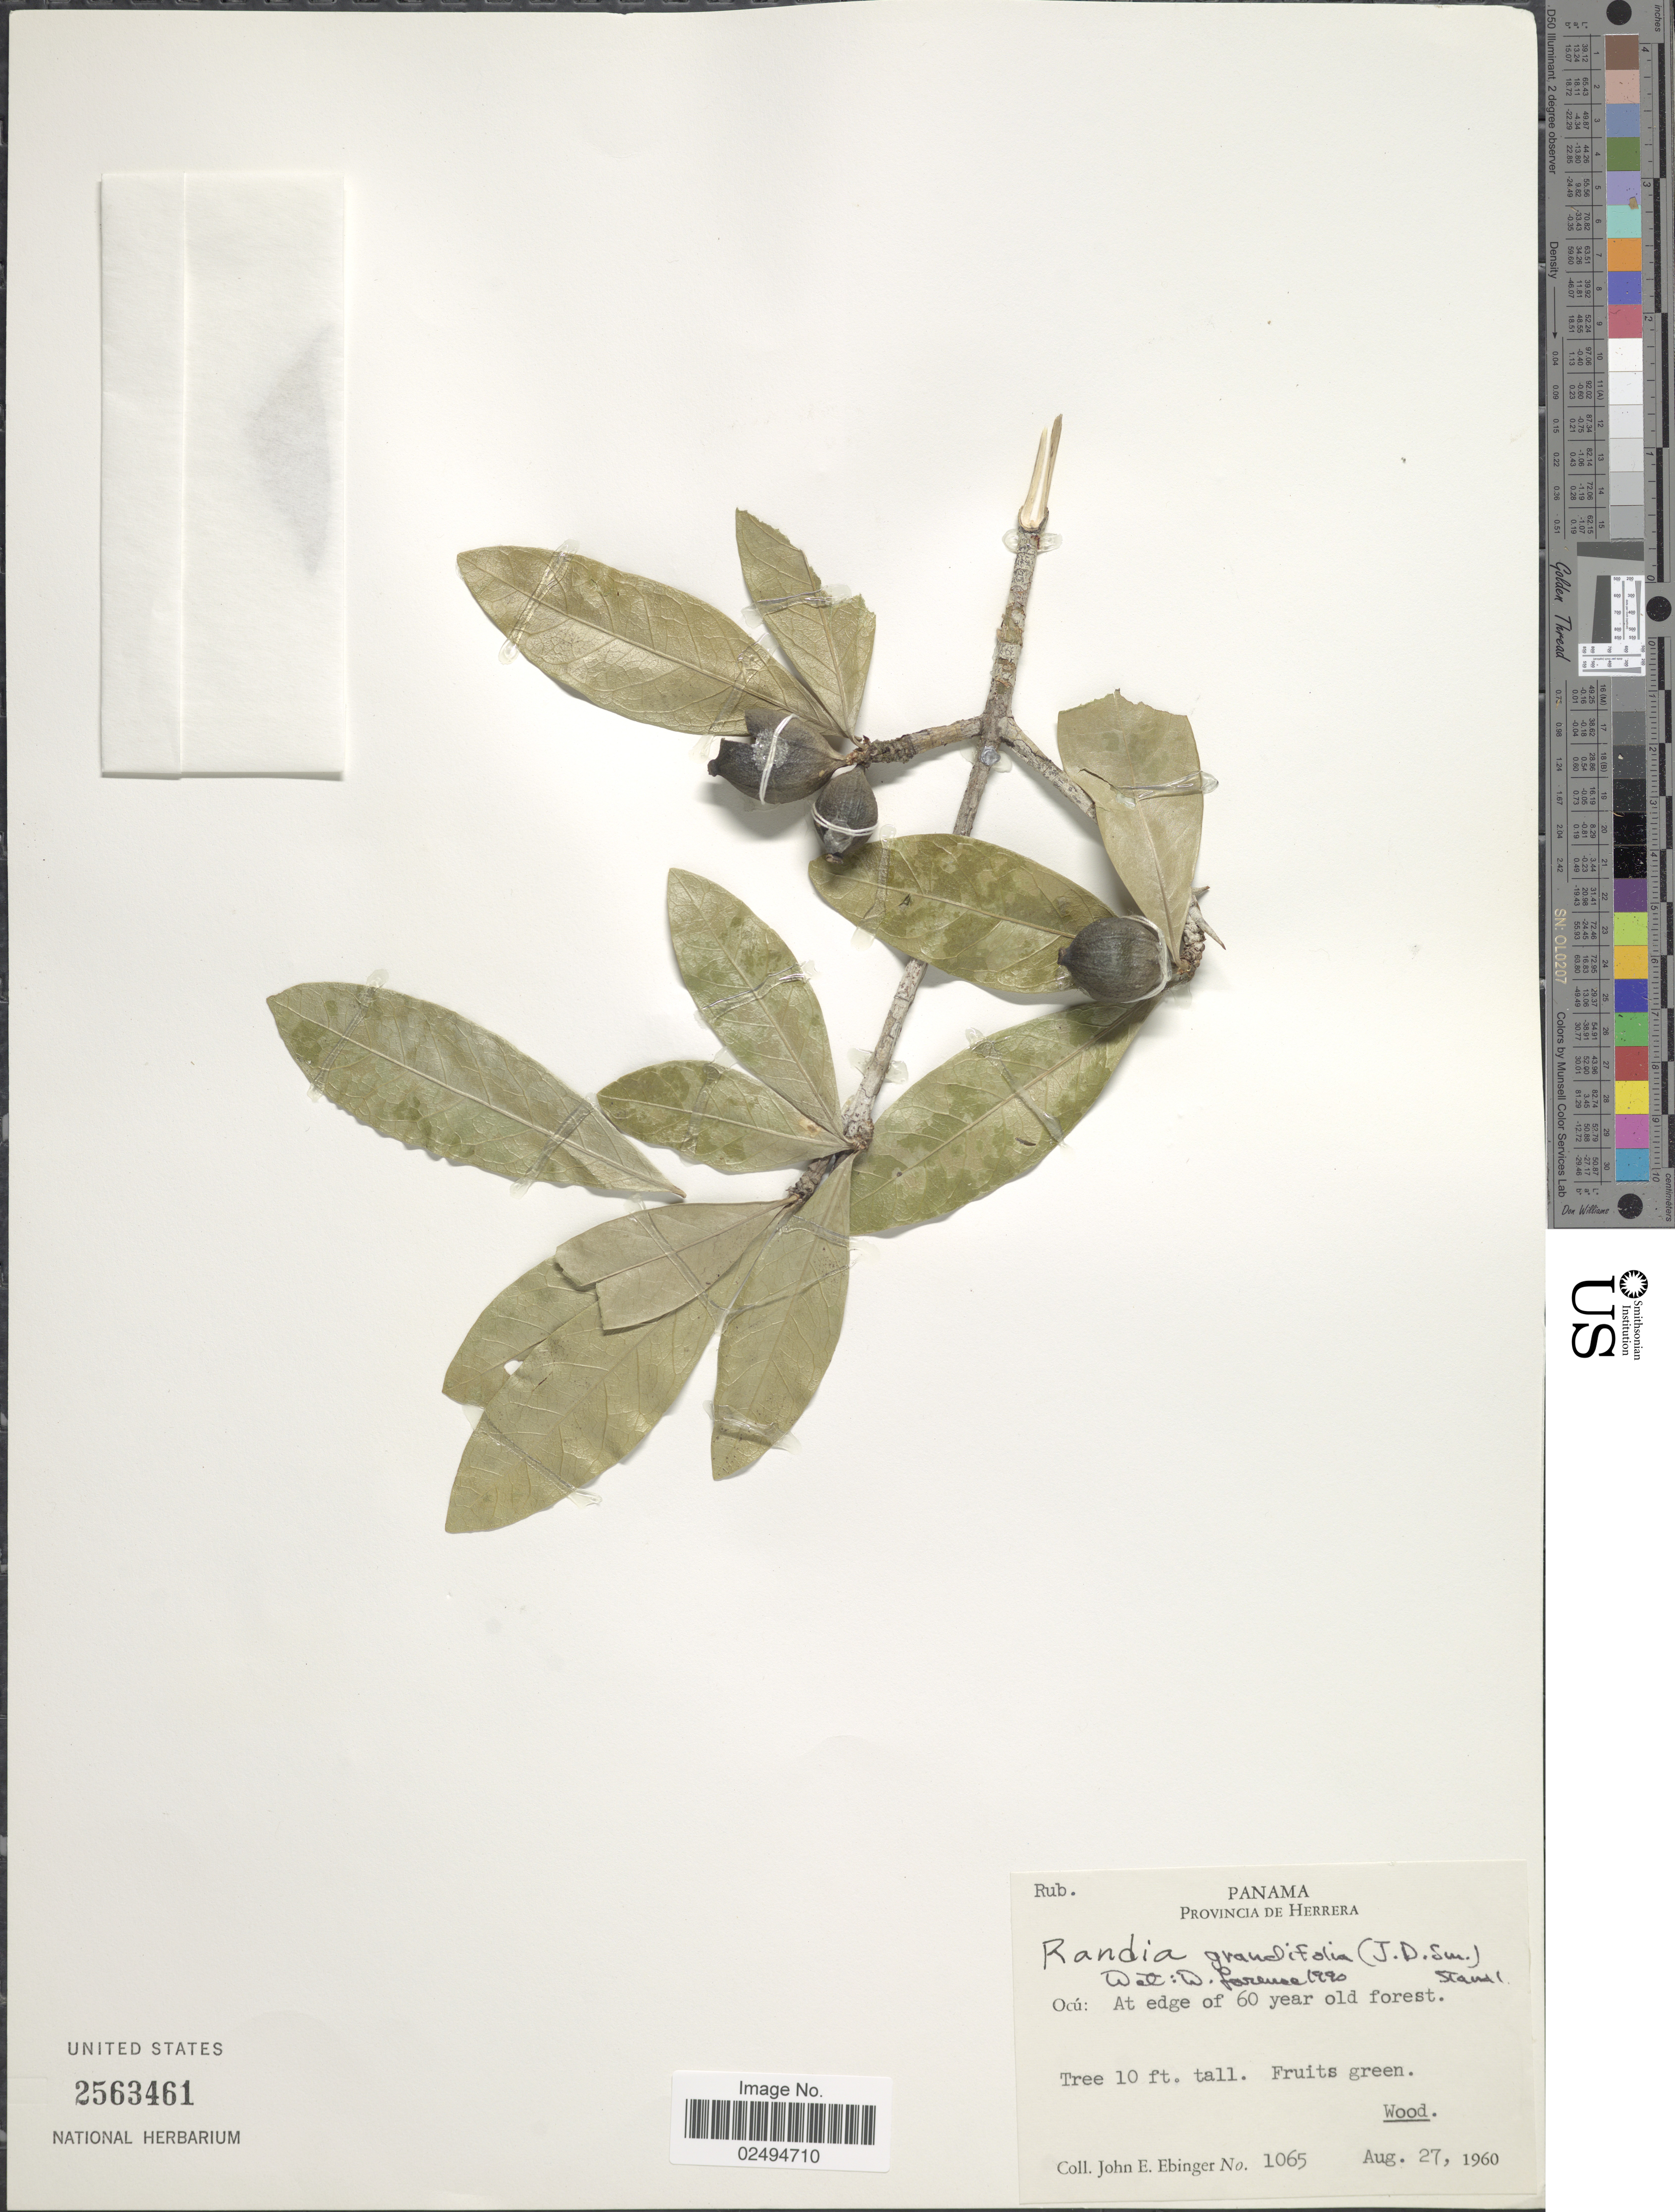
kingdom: Plantae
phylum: Tracheophyta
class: Magnoliopsida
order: Gentianales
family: Rubiaceae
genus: Randia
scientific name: Randia grandifolia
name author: (Donn. Sm.) Standl.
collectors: J. Ebinger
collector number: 1065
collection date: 1960-08-27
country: Panama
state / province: Herrera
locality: Provincia de Herrera. Ocu: At edge of 60 year old forest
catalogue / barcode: US 2563461